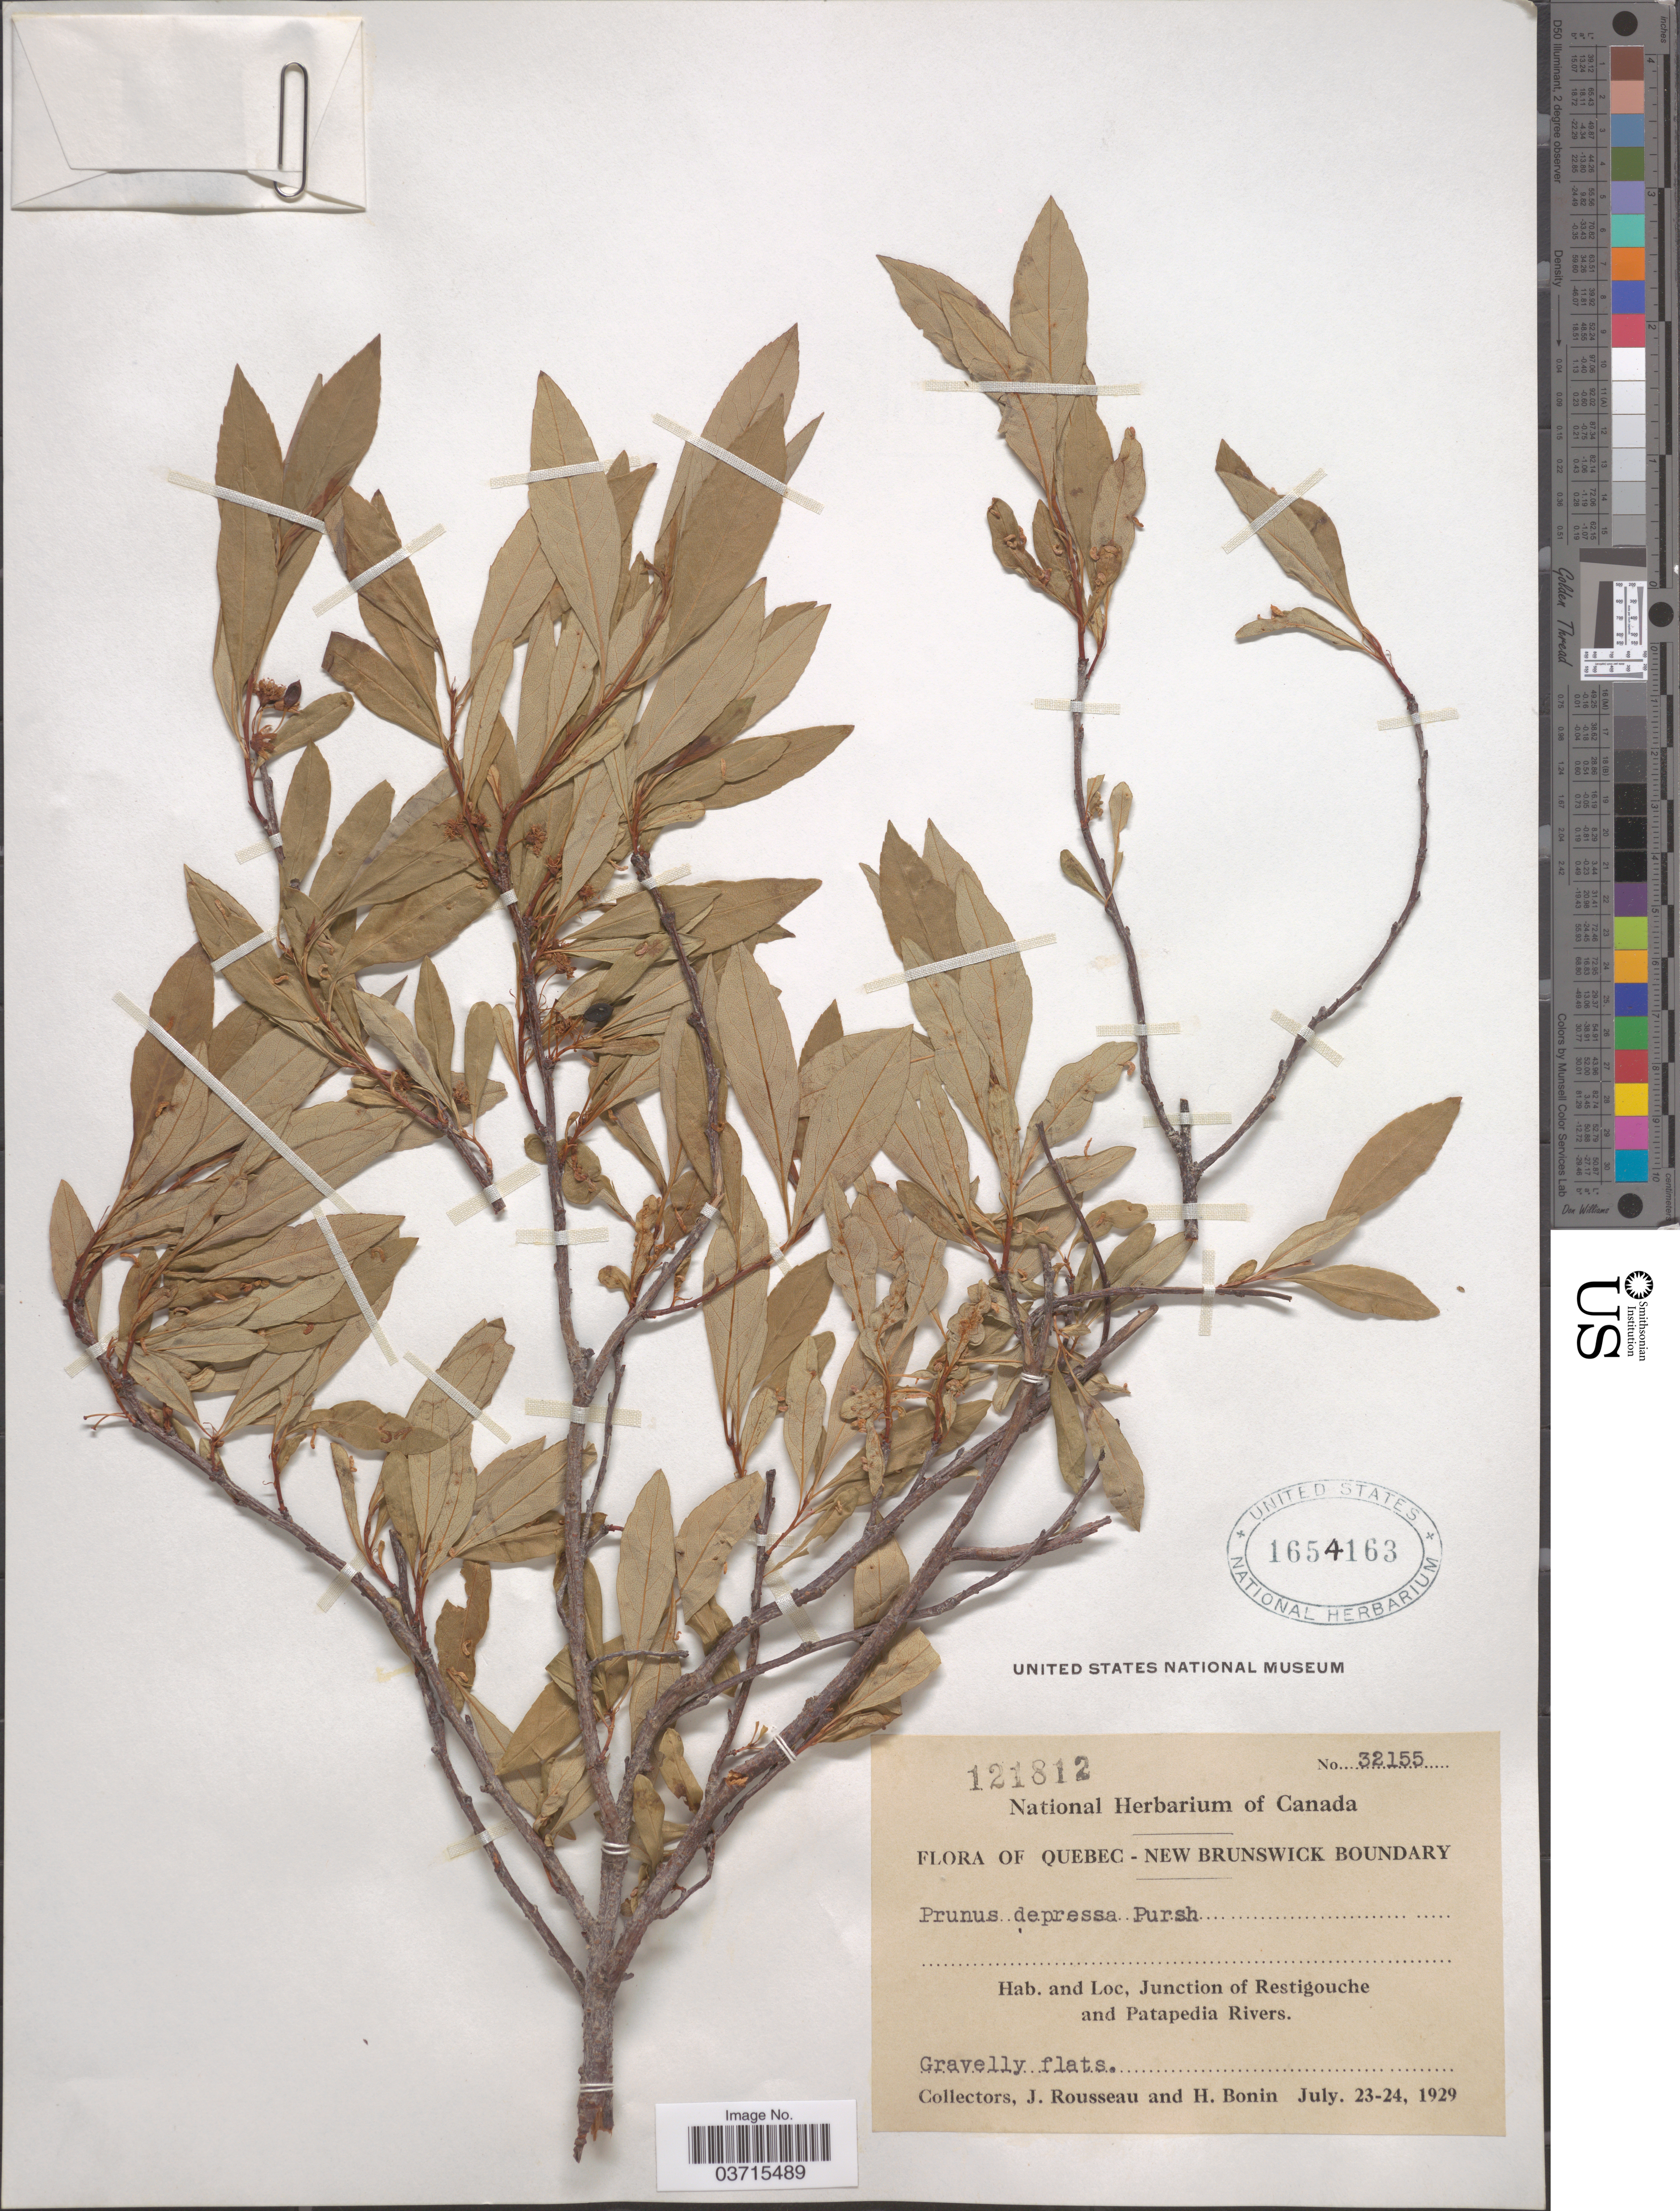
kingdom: Plantae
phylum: Tracheophyta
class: Magnoliopsida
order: Rosales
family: Rosaceae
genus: Prunus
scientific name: Prunus depressa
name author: Pursh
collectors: J. Rousseau & H. Bonin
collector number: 32155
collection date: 1929-07-23/1929-07-24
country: Canada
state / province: Quebec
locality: Quebec - New Brunswick Boundary. Junction of Restigouche and Patapedia Rivers.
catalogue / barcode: US 1654163